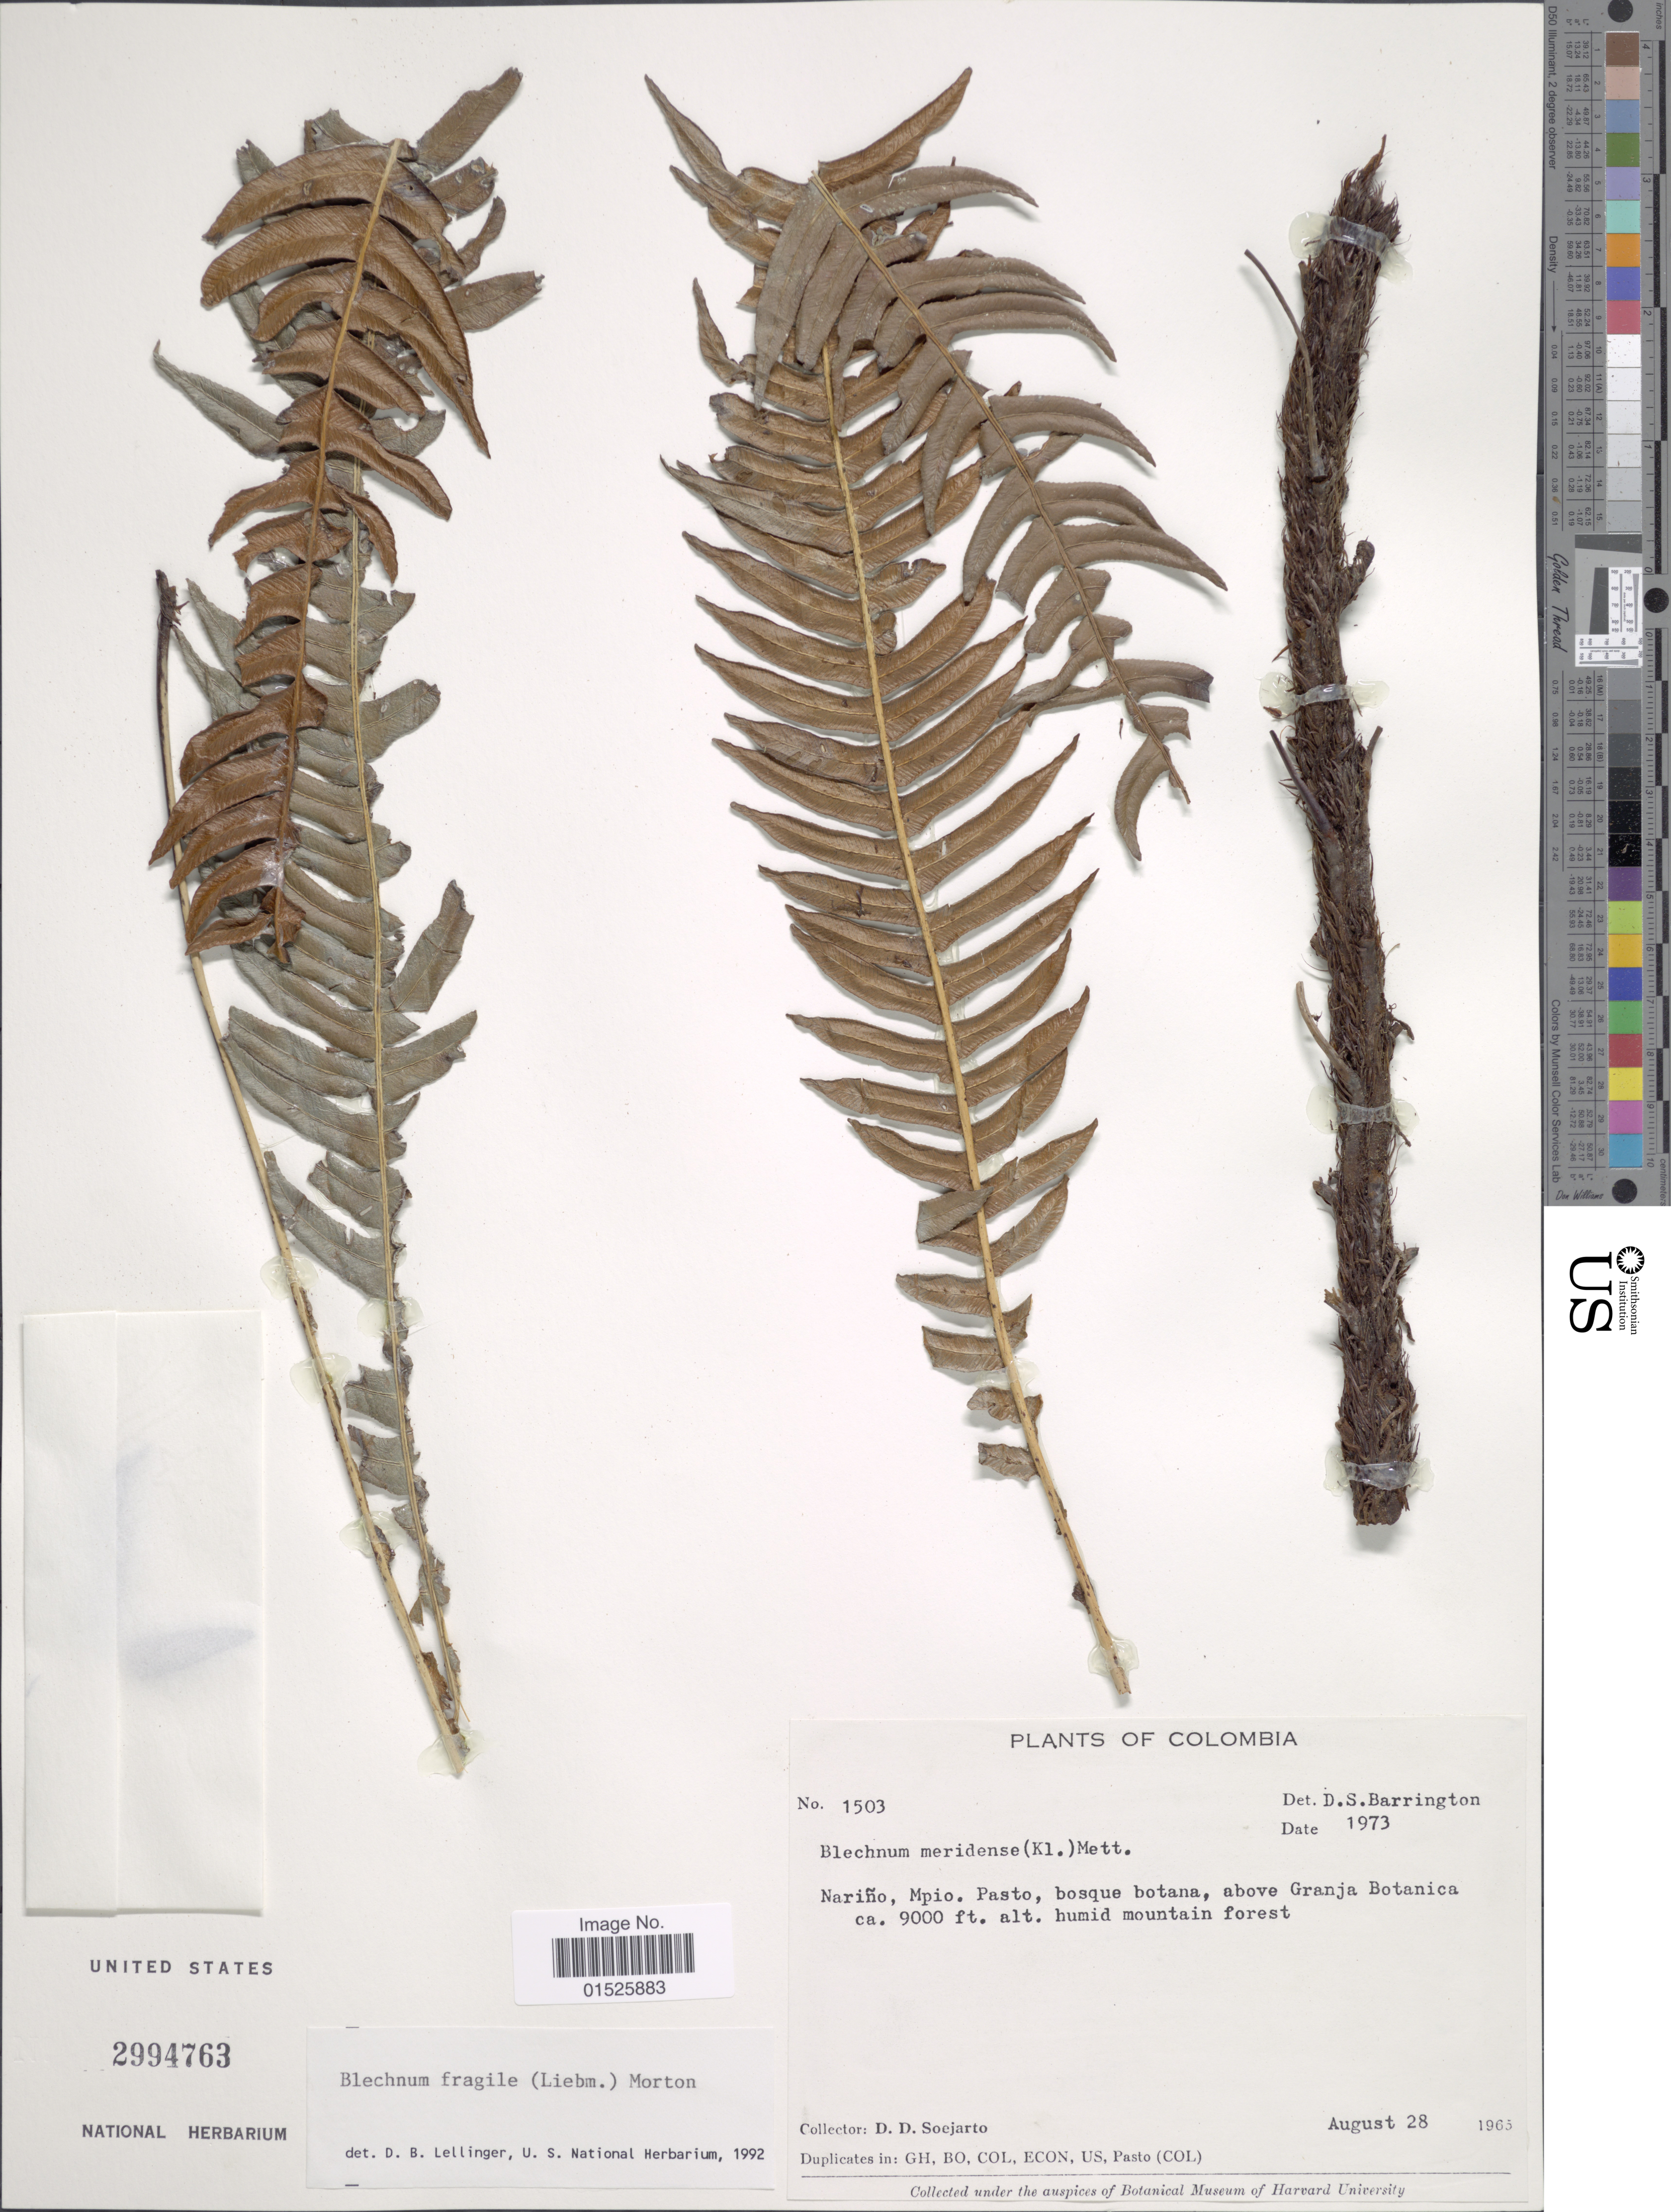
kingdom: Plantae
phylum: Tracheophyta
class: Polypodiopsida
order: Polypodiales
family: Blechnaceae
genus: Blechnum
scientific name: Blechnum fragile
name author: (Liebm.) C.V. Morton & Lellinger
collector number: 1503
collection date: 1965-08-28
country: Colombia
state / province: Nariño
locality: Mpio. Pasto, bosque botana, above Granja Botanica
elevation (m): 2743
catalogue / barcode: US 2994763